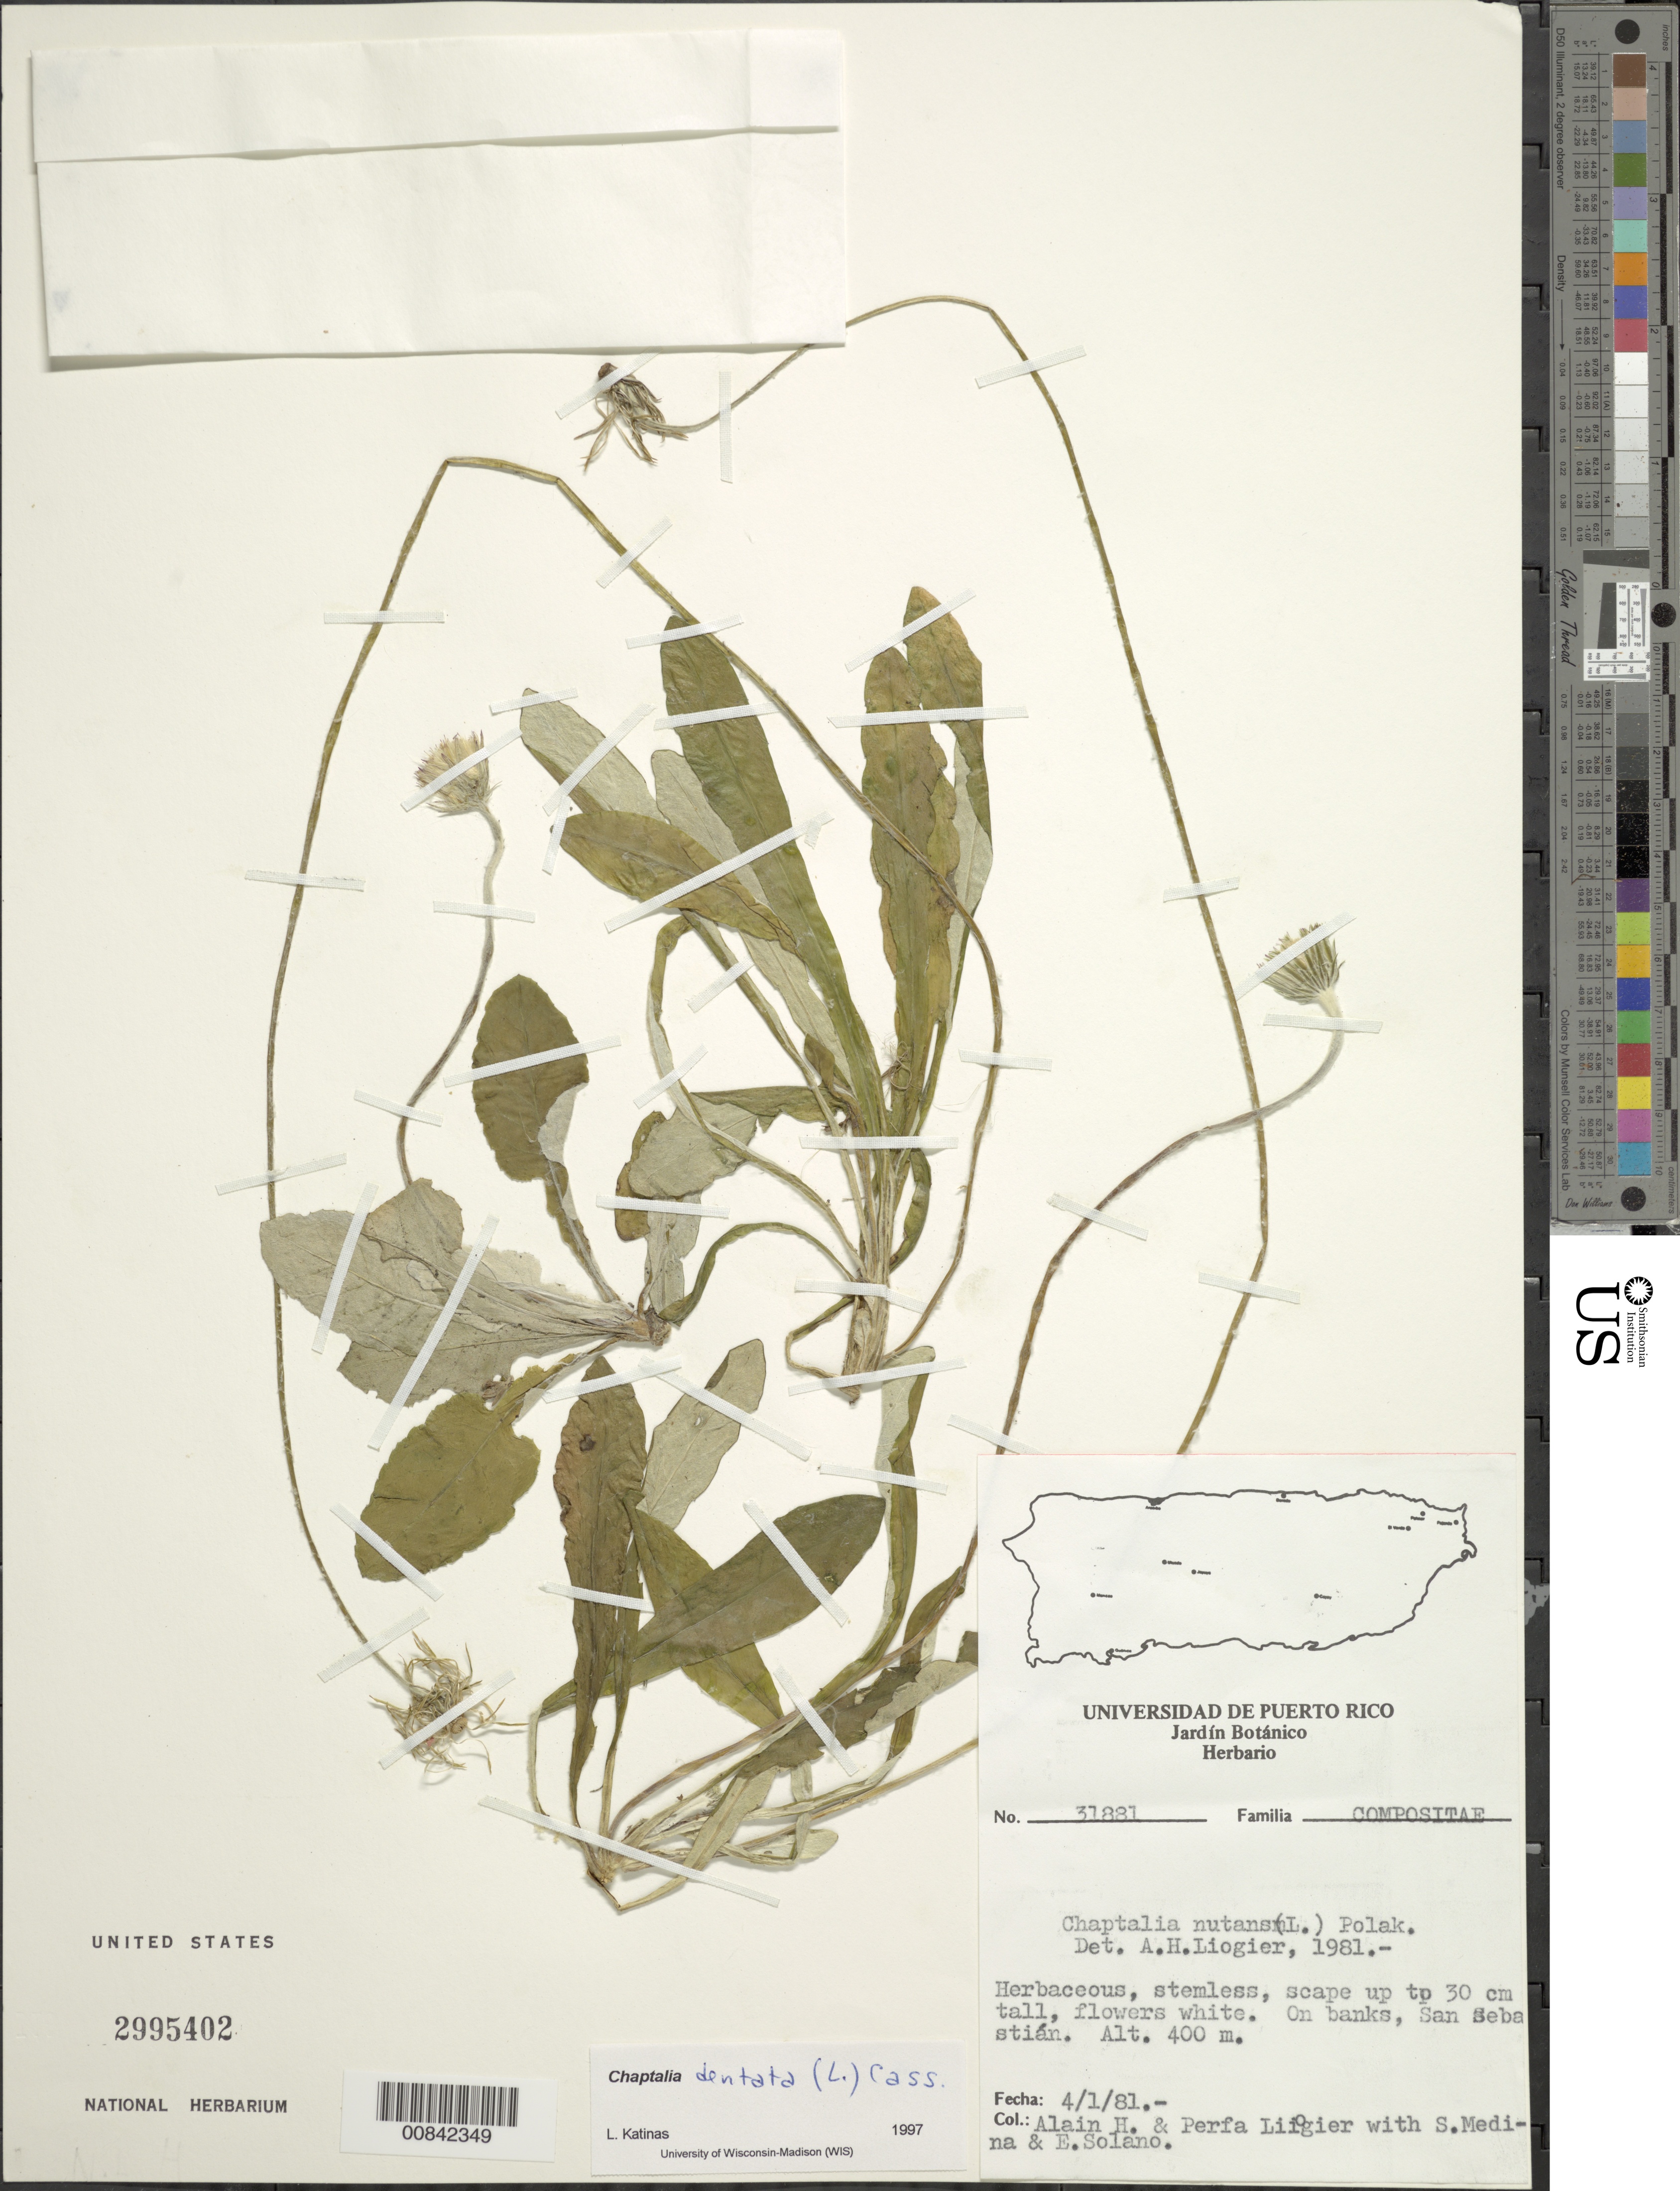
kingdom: Plantae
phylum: Tracheophyta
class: Magnoliopsida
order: Asterales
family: Asteraceae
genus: Chaptalia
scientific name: Chaptalia dentata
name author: (L.) Cass.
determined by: Katinas, L.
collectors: A. H. Liogier, M. P. Liogier, S. Medina & E. Solano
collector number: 31881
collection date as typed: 04 Jan 1981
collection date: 1981-01-04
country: Puerto Rico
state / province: San Sebastián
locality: San Sebastián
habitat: banks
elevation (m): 400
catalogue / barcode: US 2995402